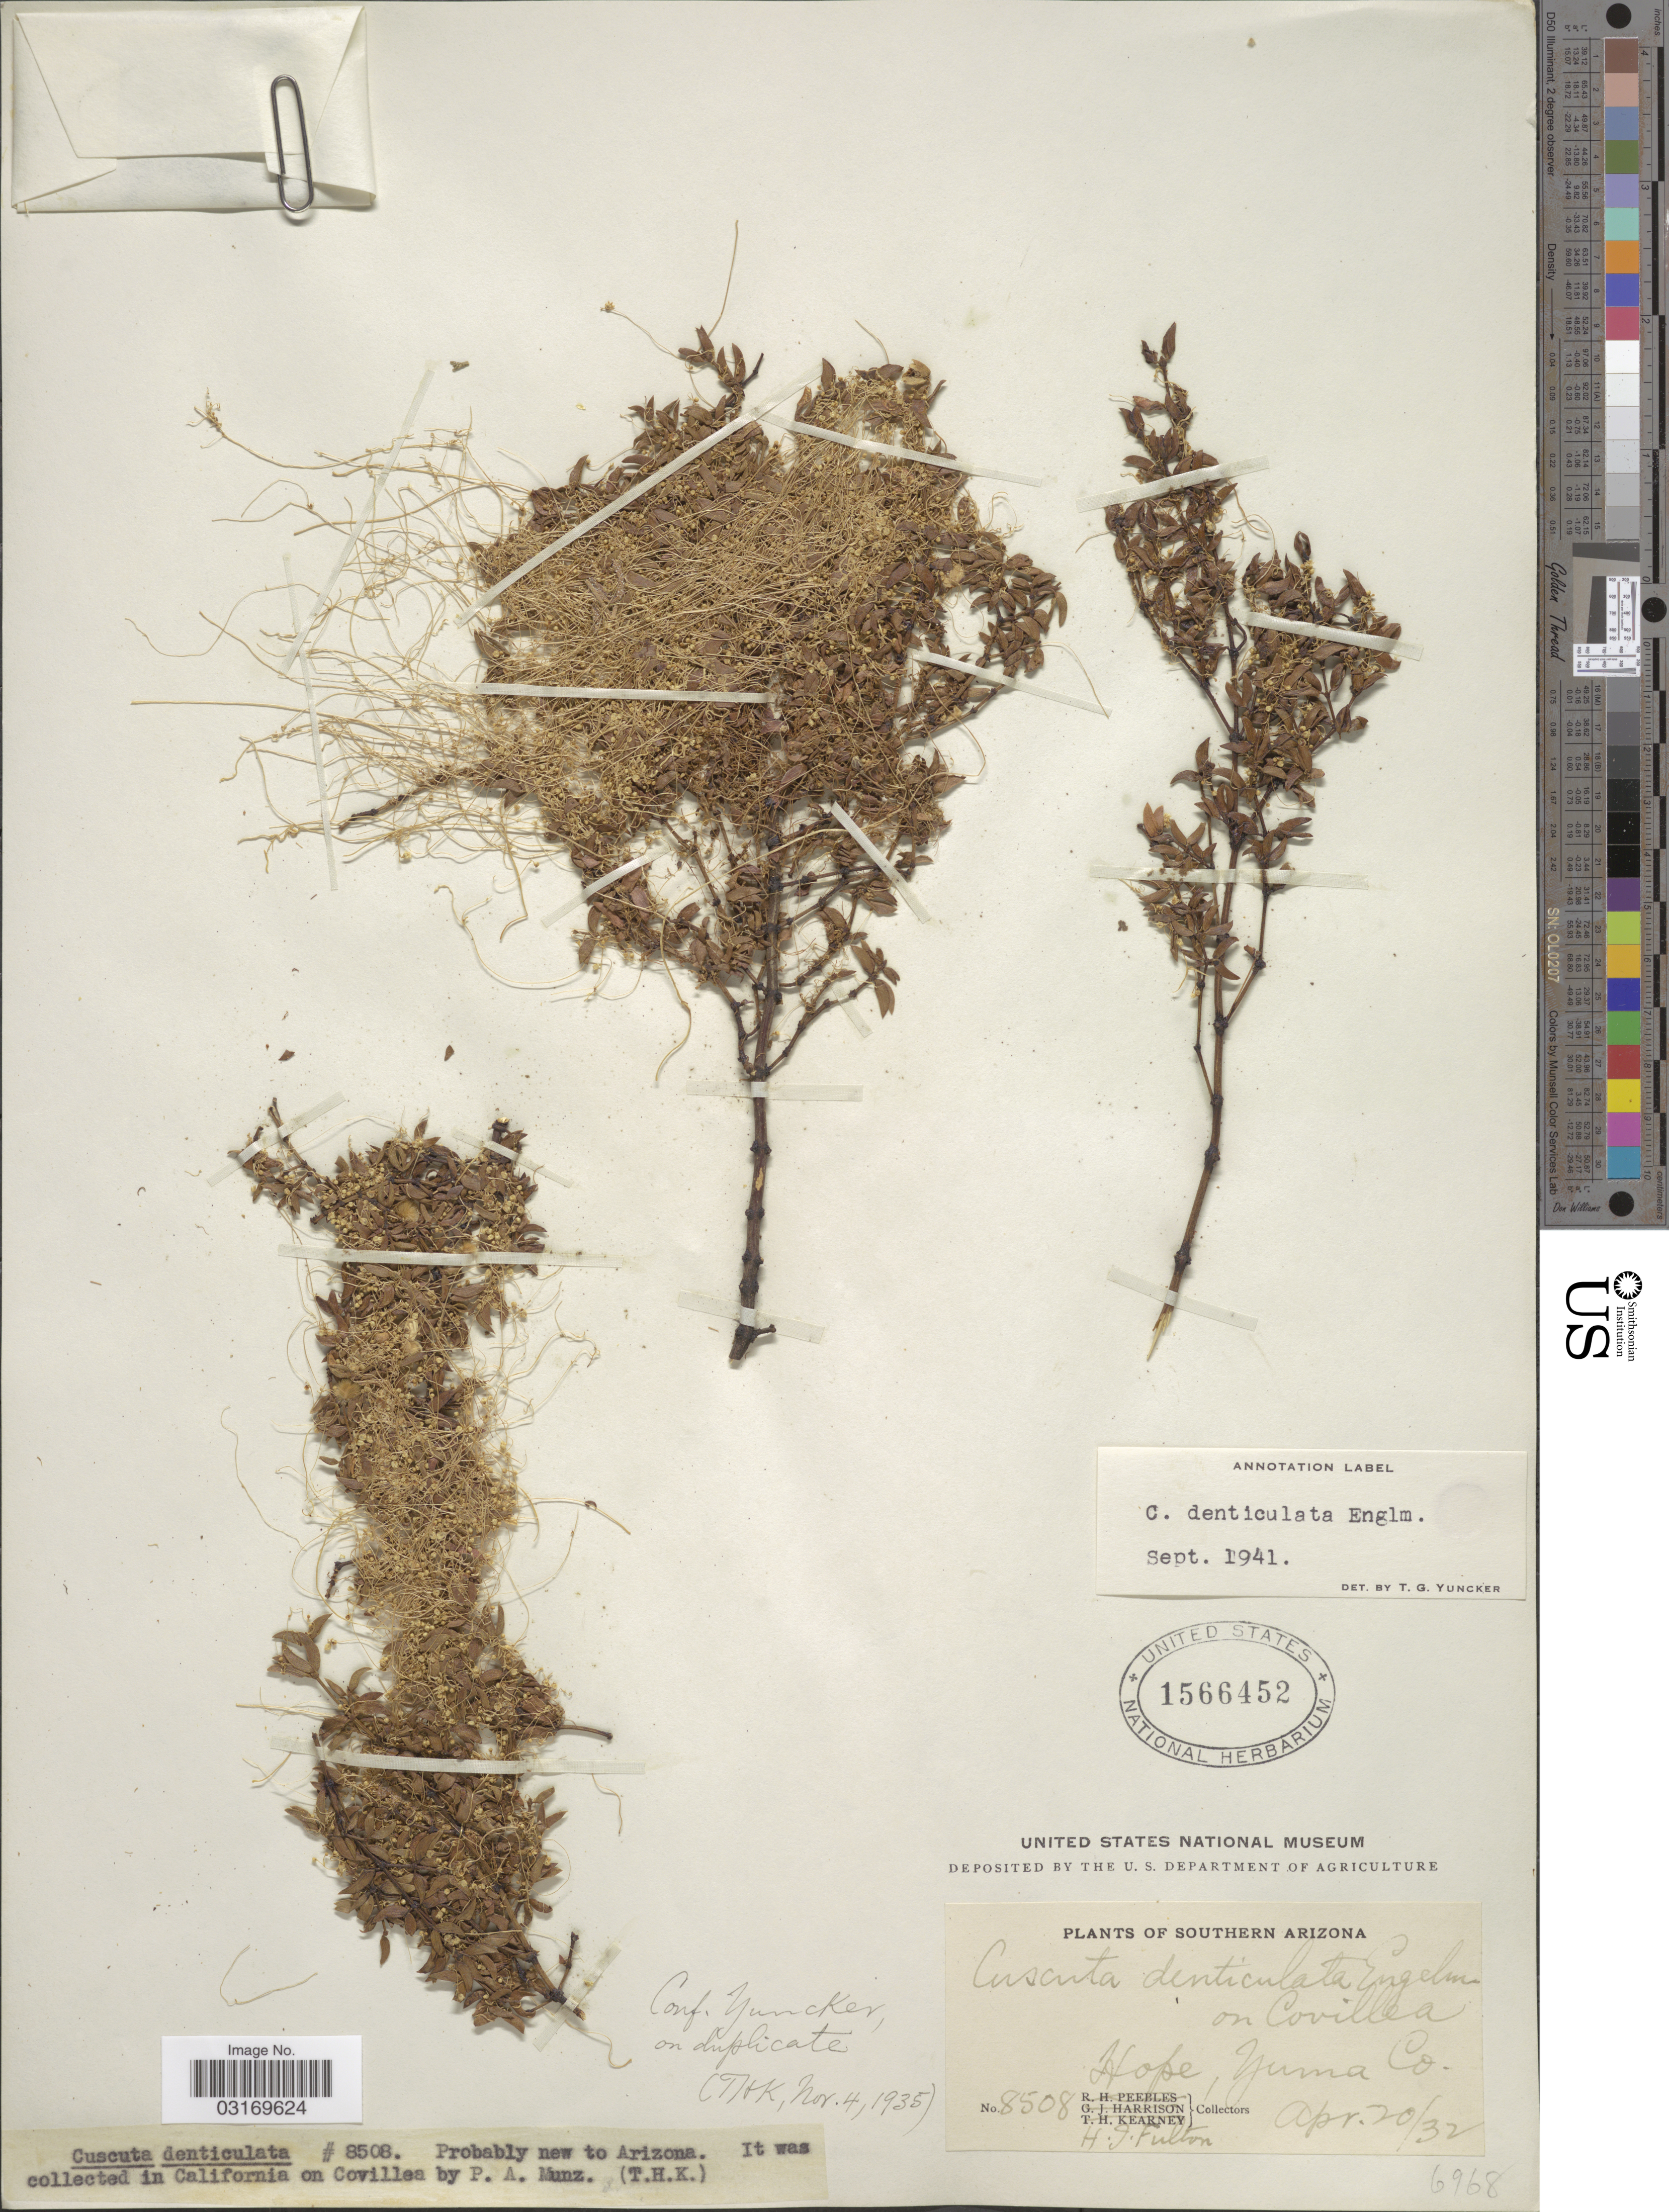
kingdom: Plantae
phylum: Tracheophyta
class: Magnoliopsida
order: Solanales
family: Convolvulaceae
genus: Cuscuta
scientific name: Cuscuta denticulata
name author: Engelm.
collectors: H. Fulton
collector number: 8508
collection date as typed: Transcribed d/m/y: 20/4/32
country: United States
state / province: Arizona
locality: Southern Arizona. Hope, Yuma Co.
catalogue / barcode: US 1566452